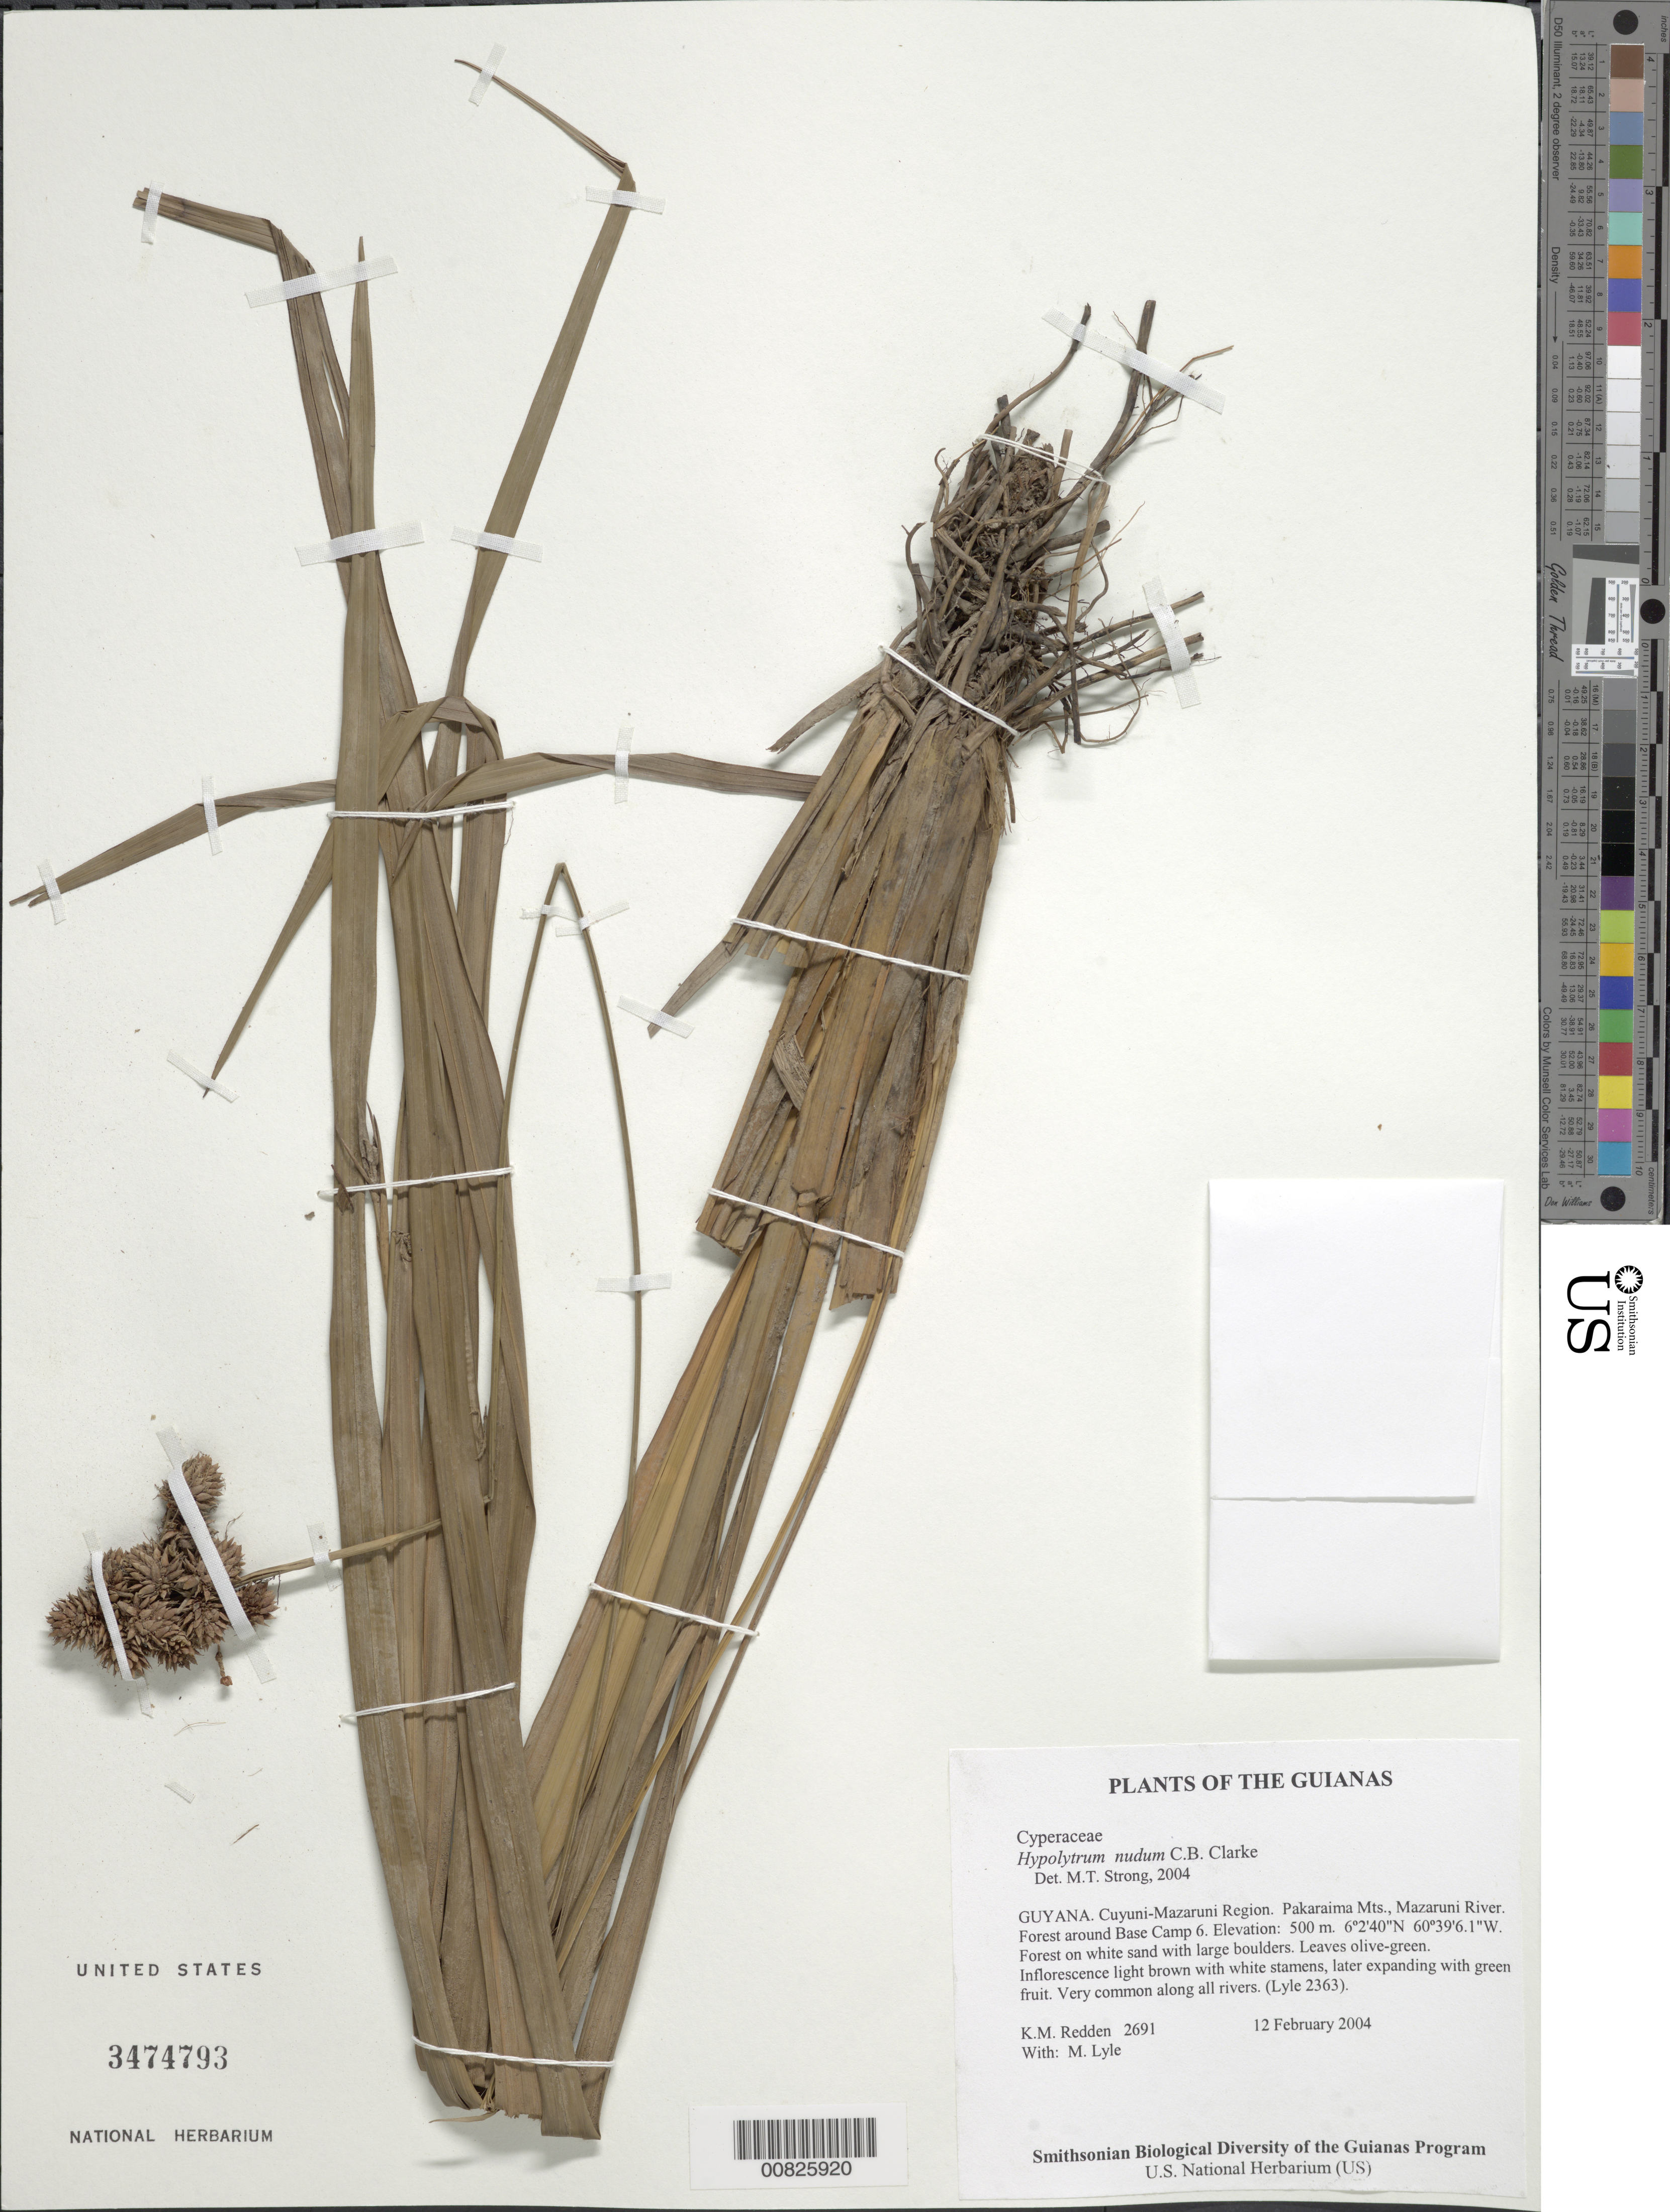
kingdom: Plantae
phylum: Tracheophyta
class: Liliopsida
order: Poales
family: Cyperaceae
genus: Hypolytrum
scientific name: Hypolytrum nudum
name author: C.B. Clarke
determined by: Strong, M. T., (US), Smithsonian Institution - National Museum of Natural History (UNITED STATES)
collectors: K. M. Redden & M. Lyle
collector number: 2691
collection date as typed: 12 February 2004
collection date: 2004-02-12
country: Guyana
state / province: Cuyuni-Mazaruni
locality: Pakaraima Mts., Mazaruni River. Forest around Base Camp 6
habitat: Forest on white sand with large boulders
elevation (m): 500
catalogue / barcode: US 3474793